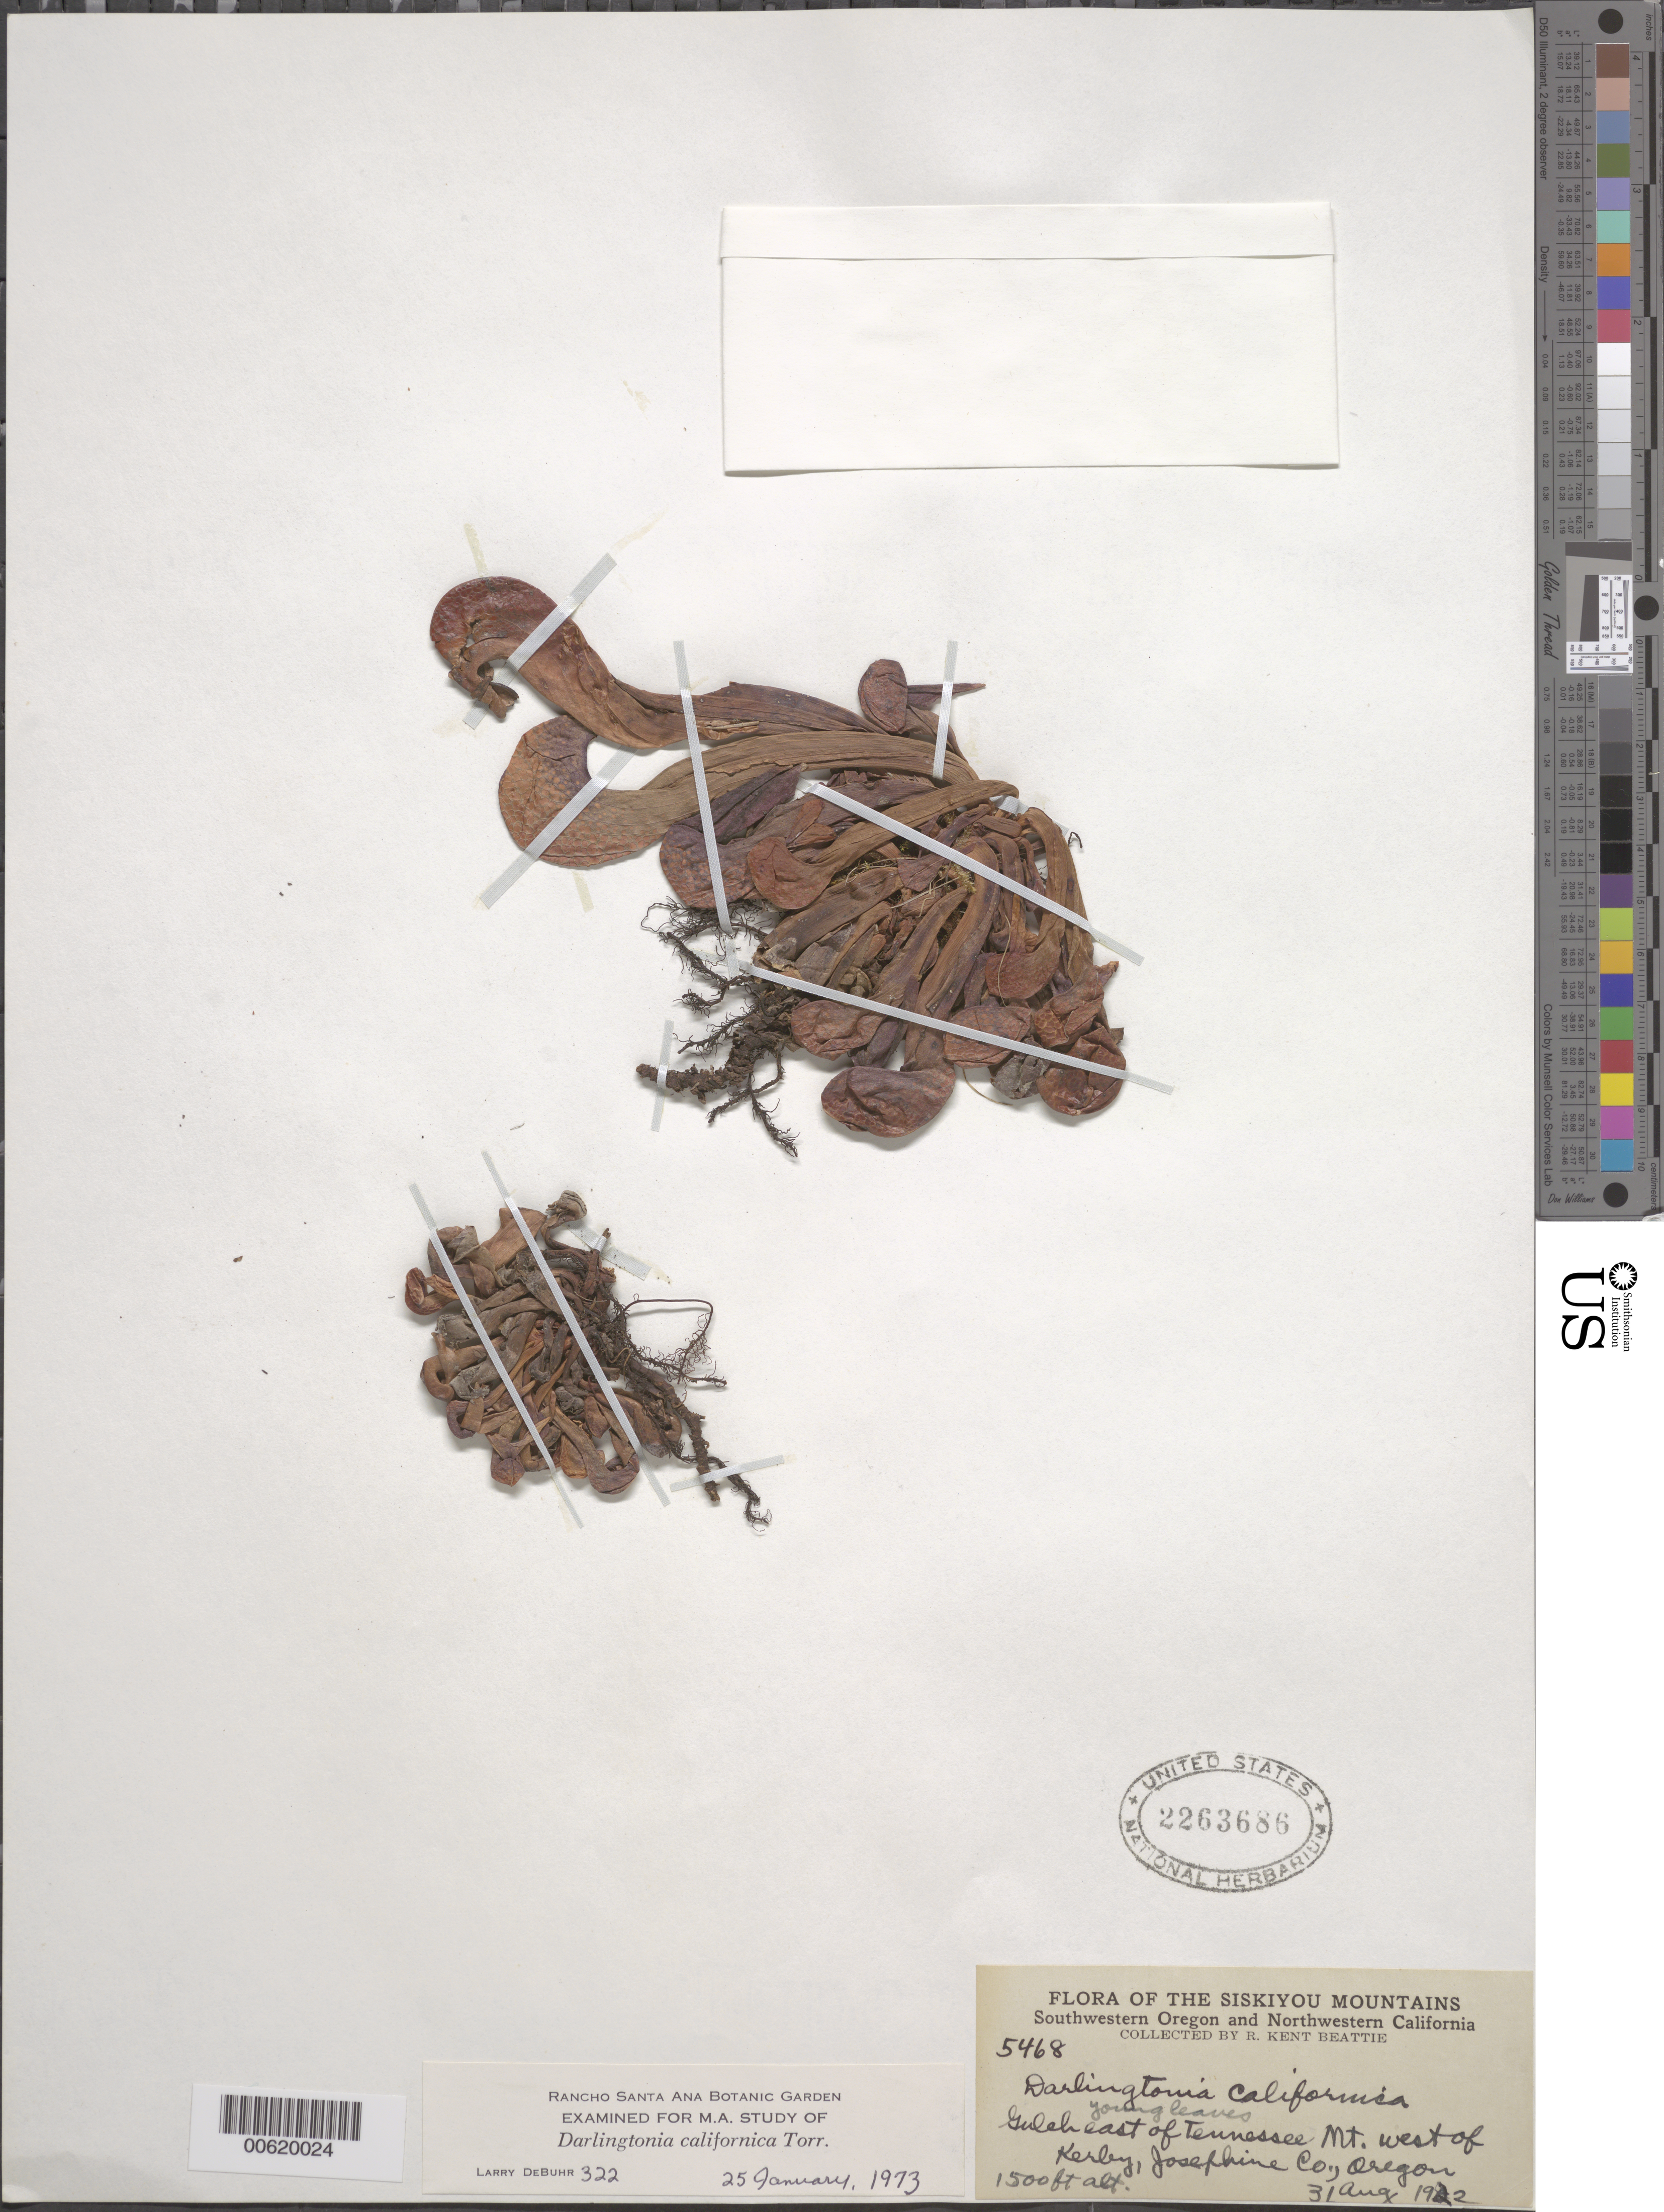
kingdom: Plantae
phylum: Tracheophyta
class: Magnoliopsida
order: Ericales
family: Sarraceniaceae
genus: Darlingtonia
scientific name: Darlingtonia californica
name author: Torr.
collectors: R. K. Beattie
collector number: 5468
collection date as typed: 31 Aug 1922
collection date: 1922-08-31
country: United States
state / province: Oregon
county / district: Josephine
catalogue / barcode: US 2263686